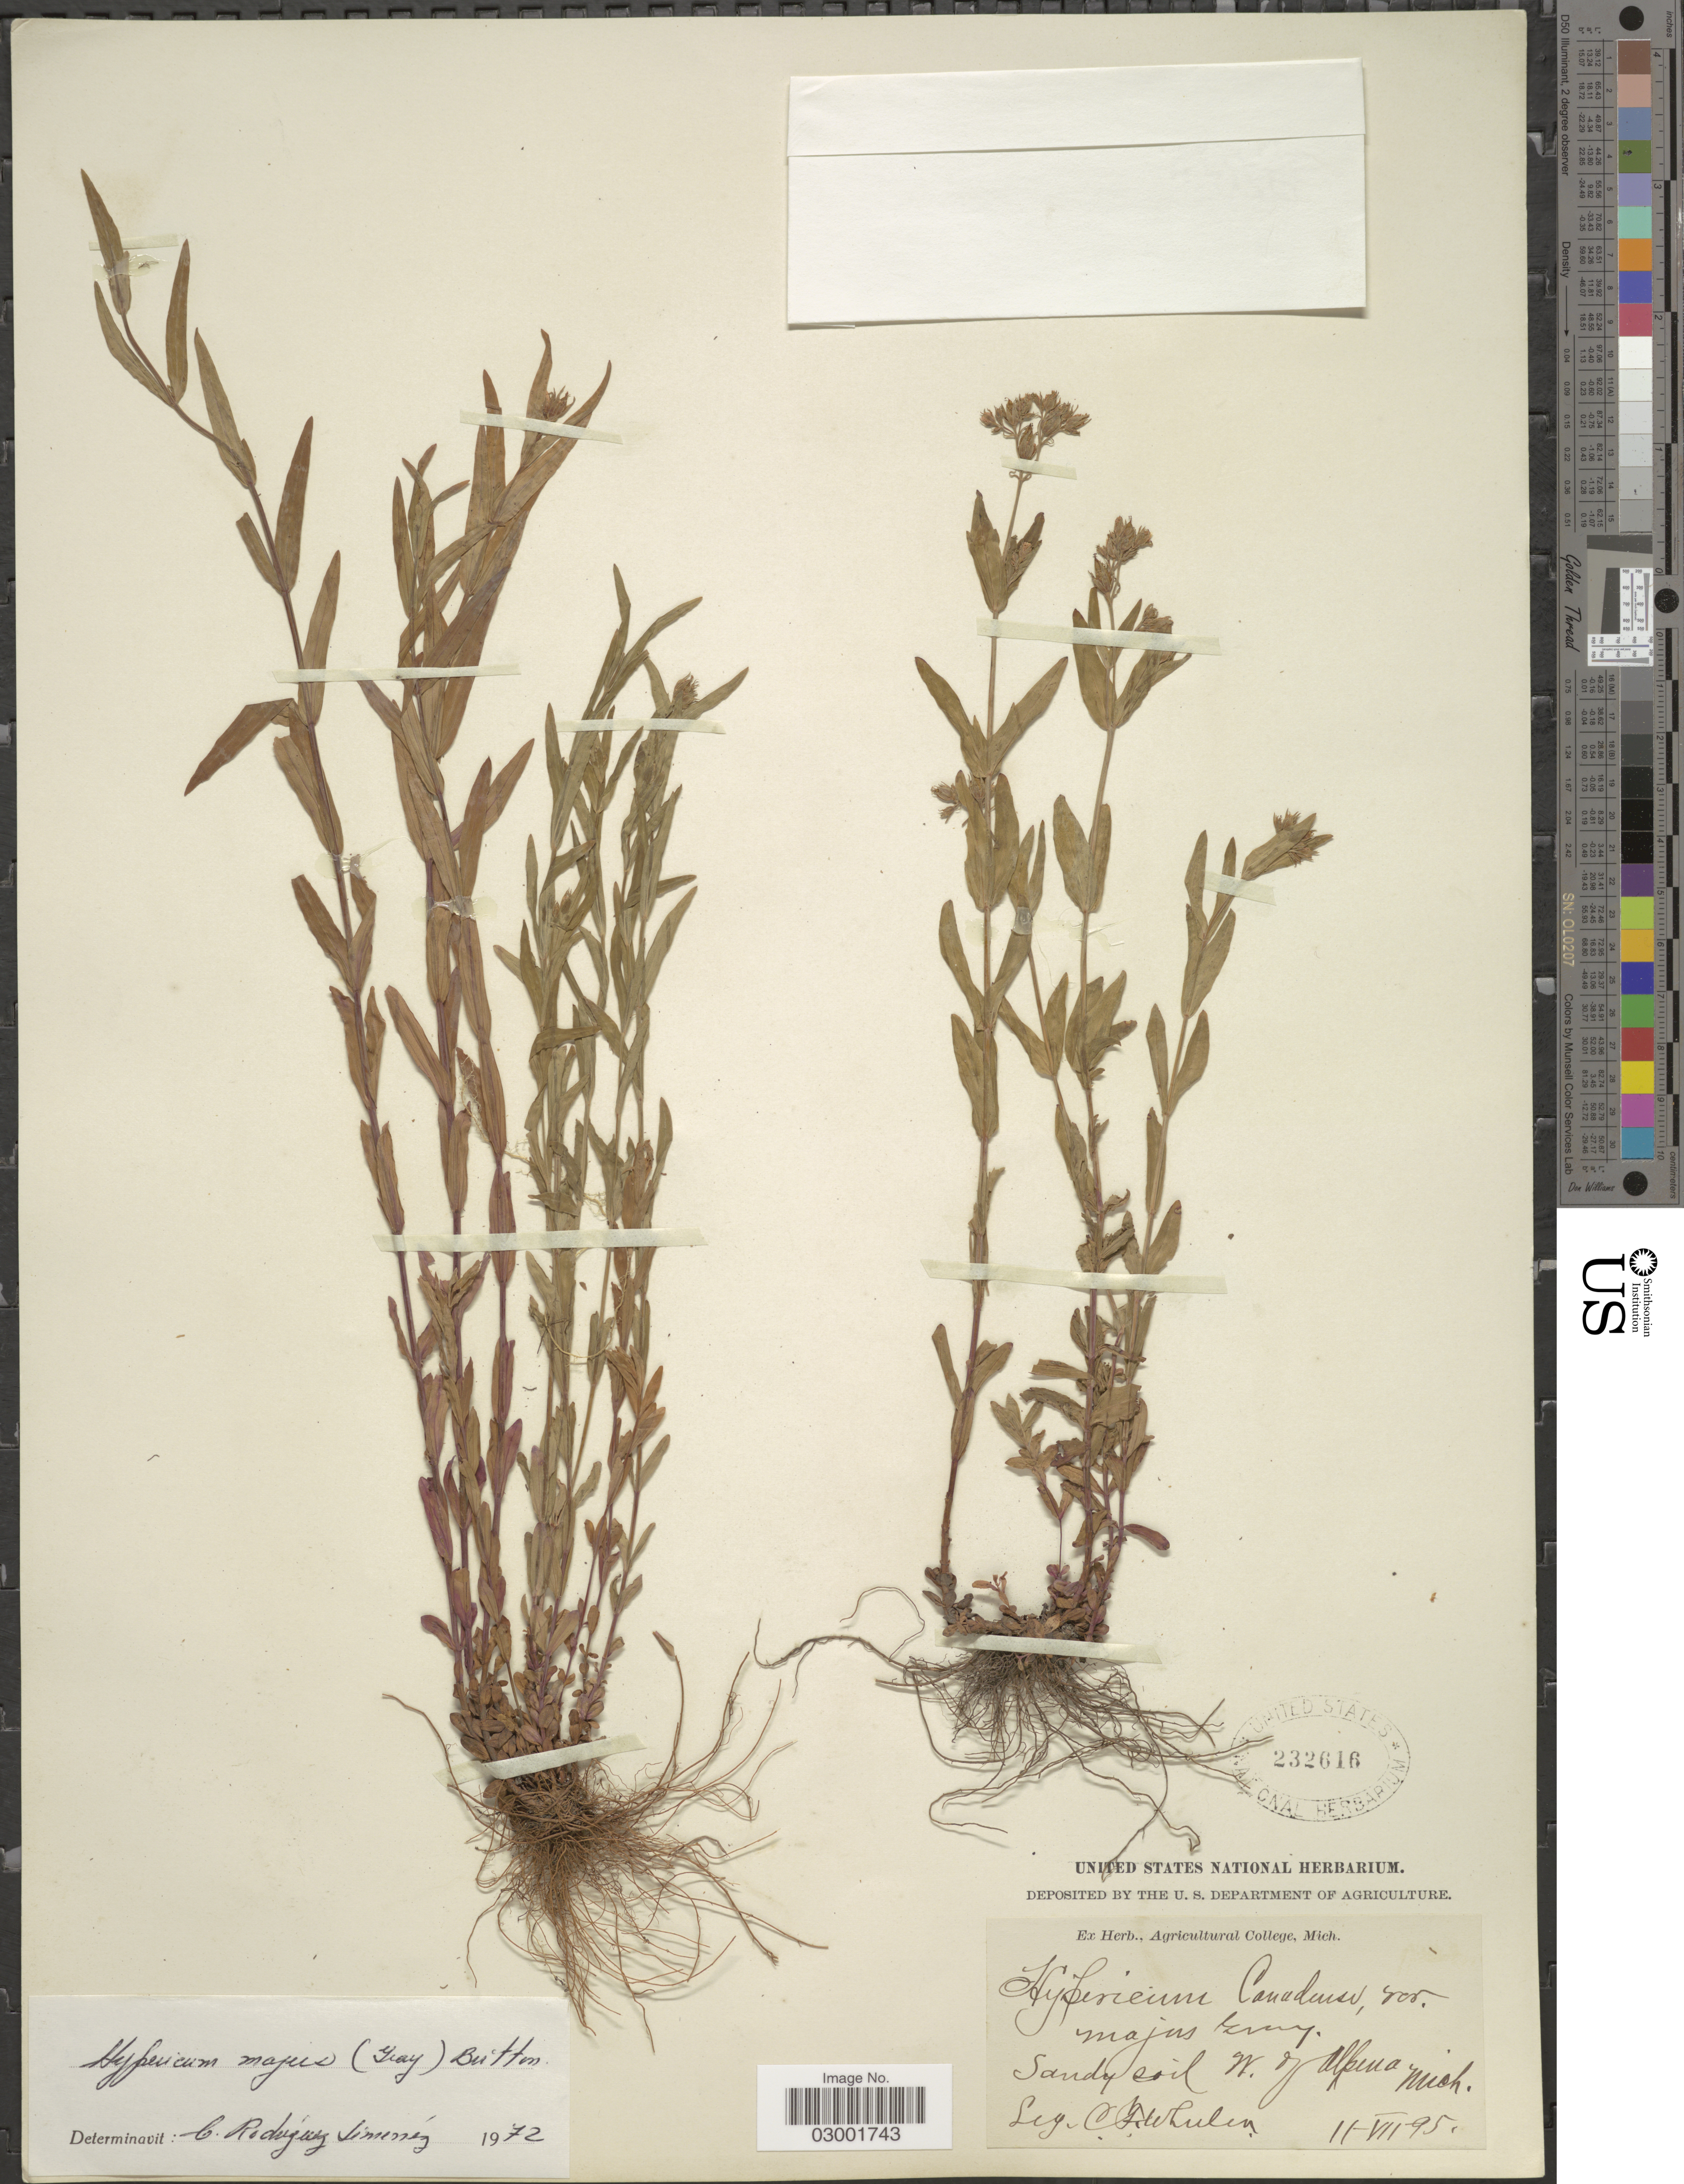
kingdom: Plantae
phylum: Tracheophyta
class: Magnoliopsida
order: Malpighiales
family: Hypericaceae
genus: Hypericum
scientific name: Hypericum majus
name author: (A. Gray) Britton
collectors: C. Wheeler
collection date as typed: Transcribed d/m/y: 11/7/95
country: United States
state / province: Michigan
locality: Sandy soil W. of Alpina, Mich.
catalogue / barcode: US 232616